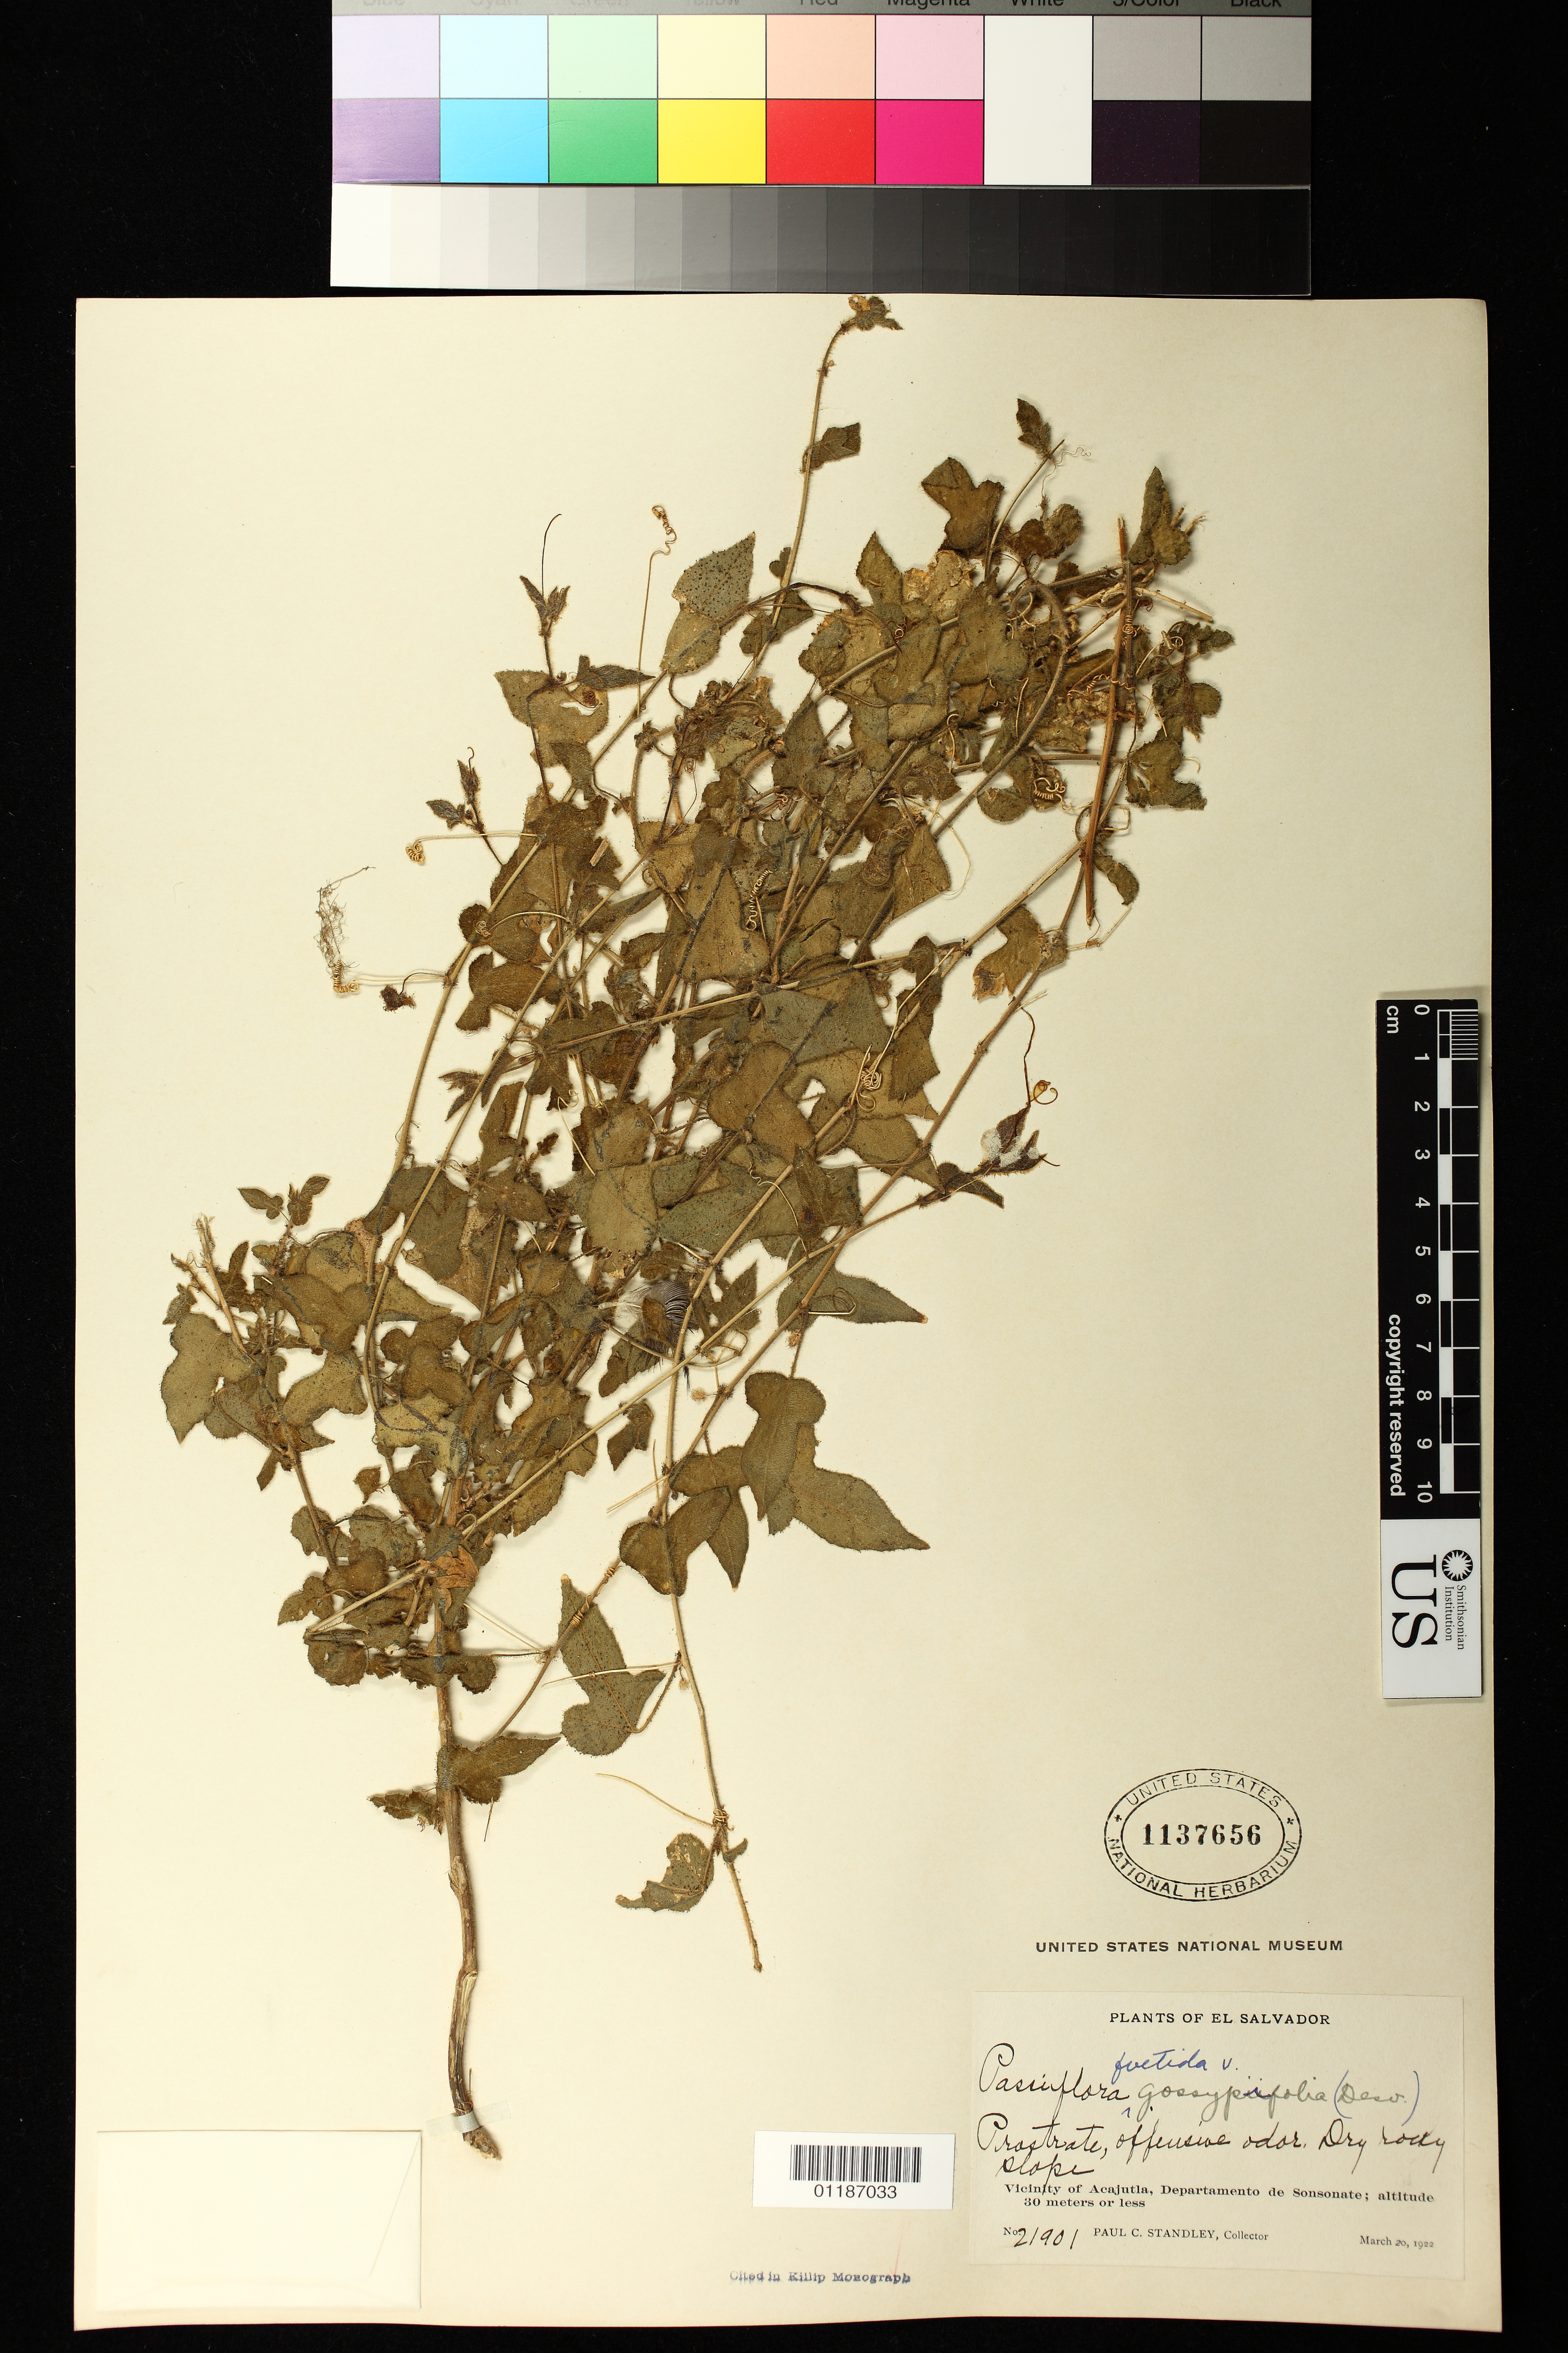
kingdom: Plantae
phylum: Tracheophyta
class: Magnoliopsida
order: Malpighiales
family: Passifloraceae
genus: Passiflora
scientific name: Passiflora foetida var. gossypiifolia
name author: (Desv.) Mast.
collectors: P. C. Standley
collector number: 21901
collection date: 1922-03-20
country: El Salvador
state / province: Sonsonate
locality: Vicinity of Acajutla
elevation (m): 0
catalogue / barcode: US 1137656